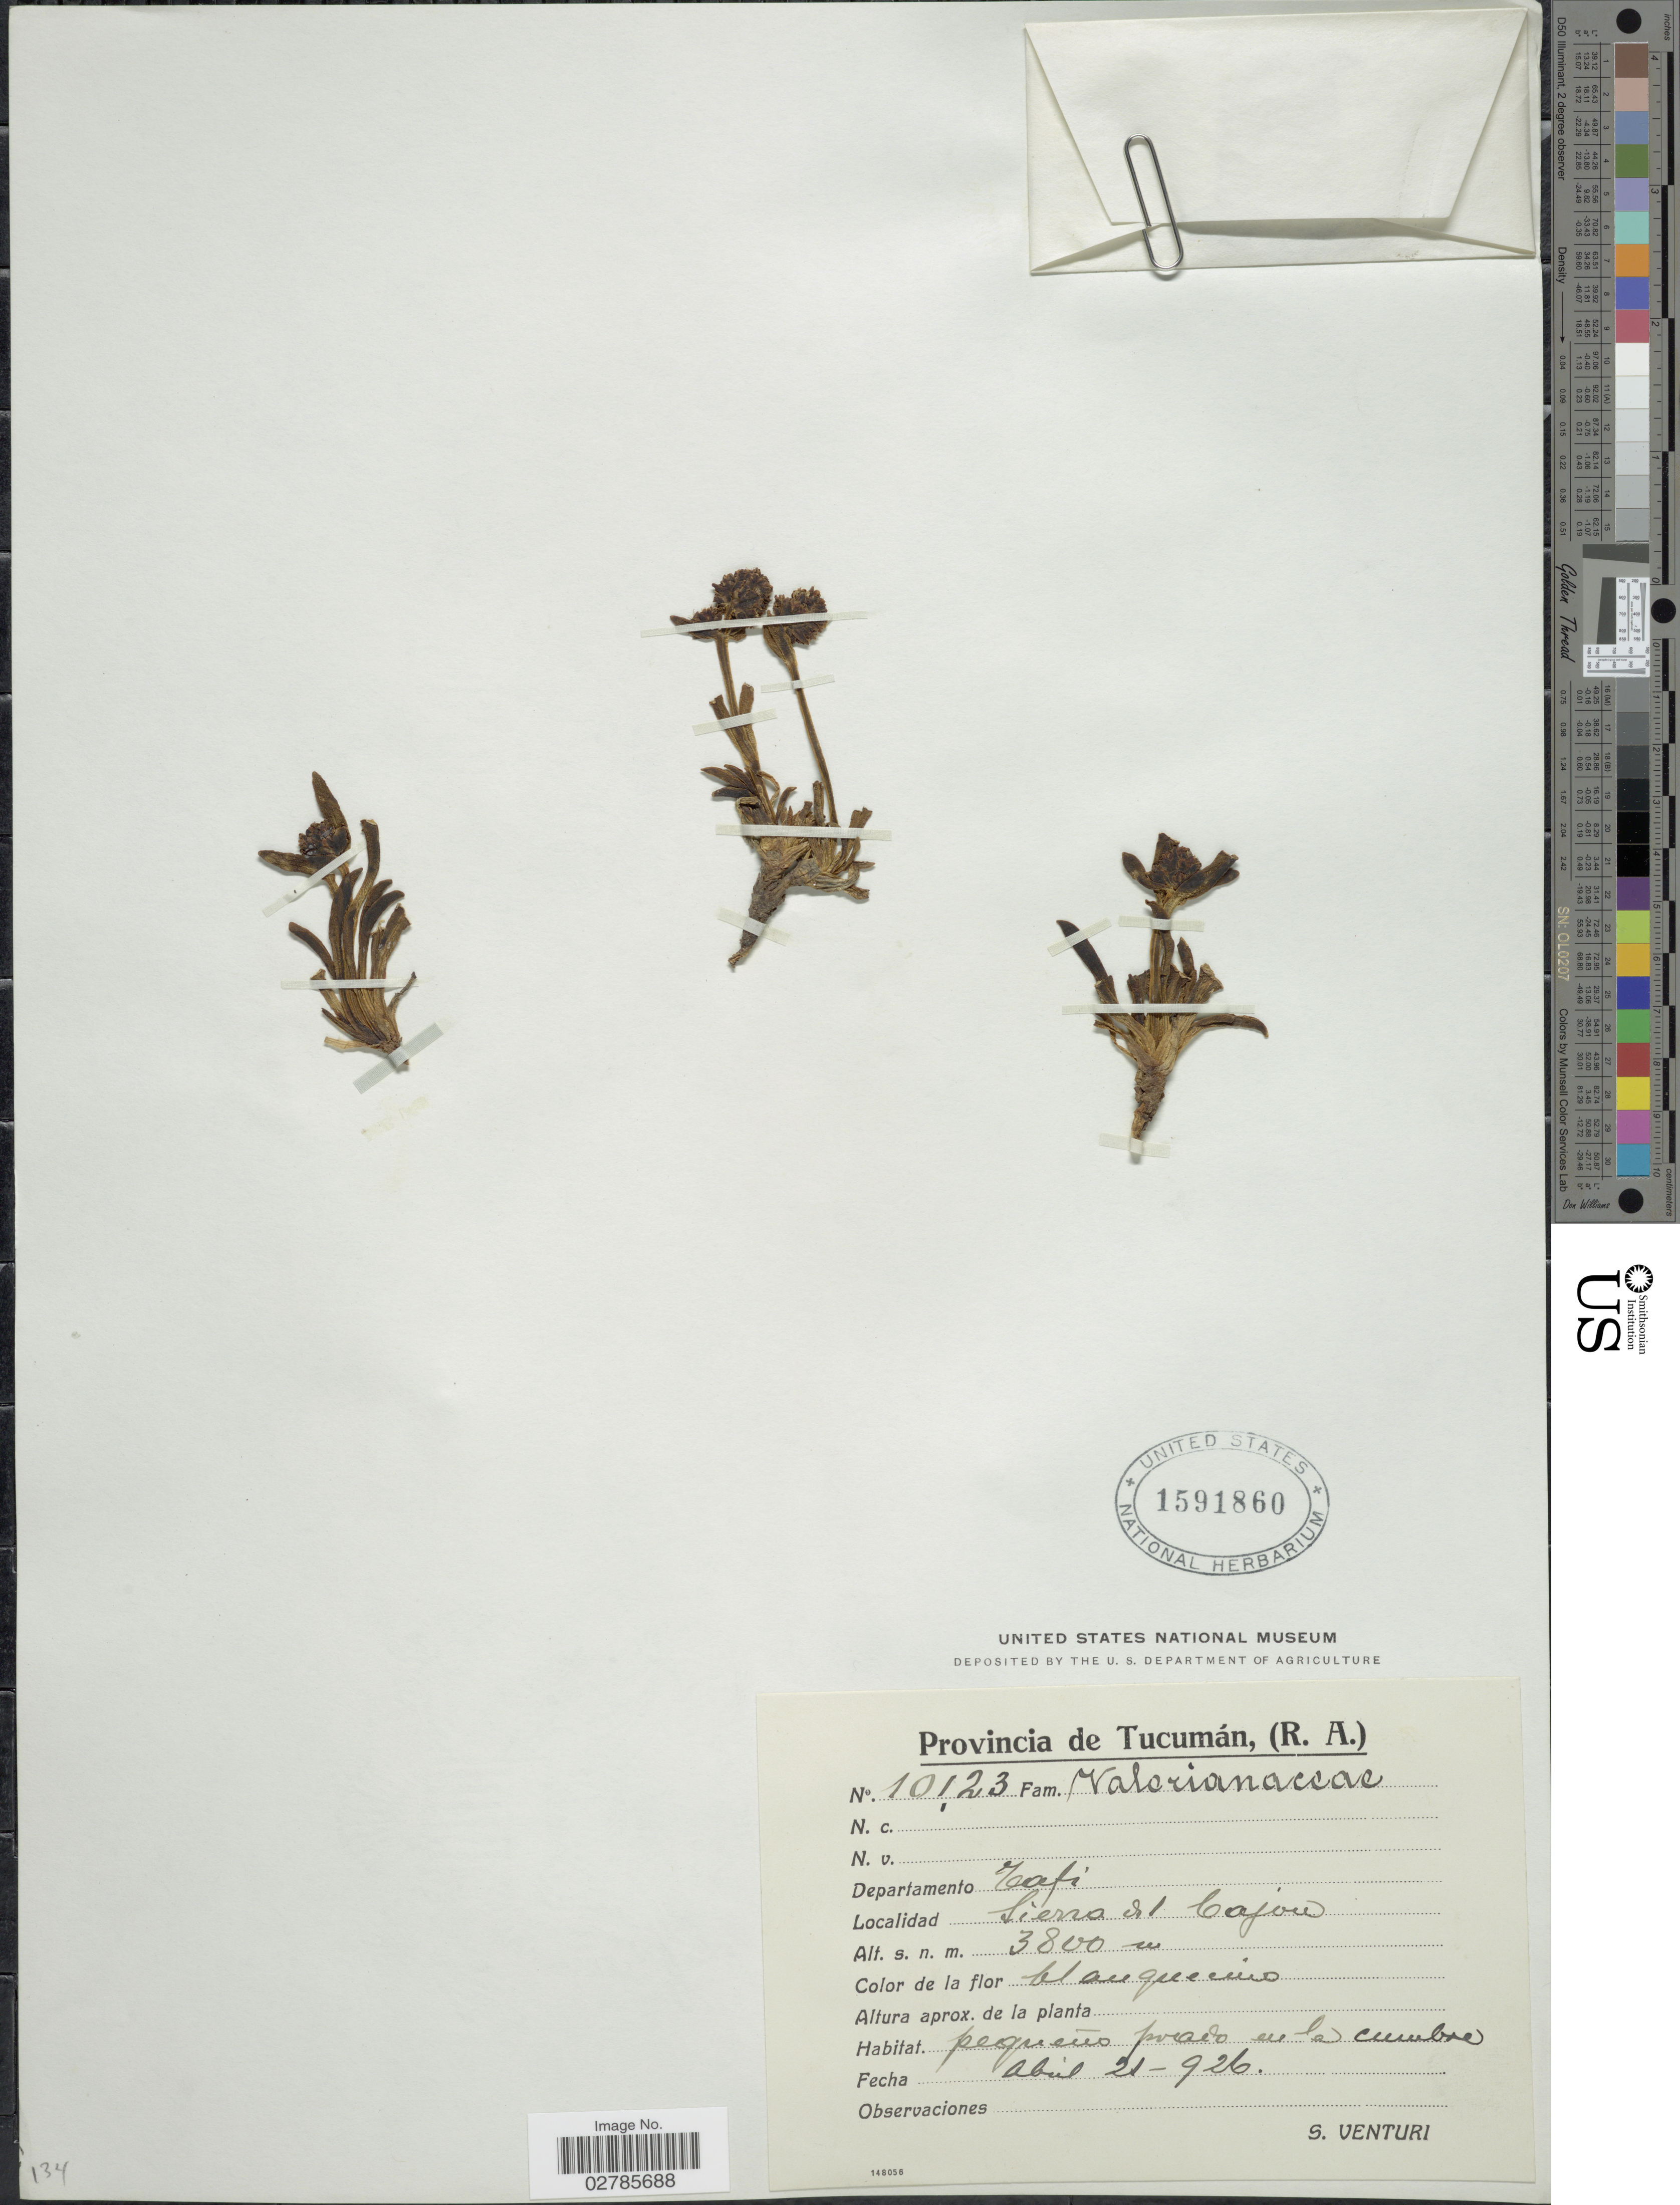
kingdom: Plantae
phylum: Tracheophyta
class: Magnoliopsida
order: Dipsacales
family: Caprifoliaceae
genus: Valeriana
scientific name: Valeriana sp.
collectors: S. Venturi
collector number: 10123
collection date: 1926-04-21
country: Argentina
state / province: Tucuman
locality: Departamento Tafi, Sierra del Cajon.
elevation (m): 3800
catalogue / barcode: US 1591860